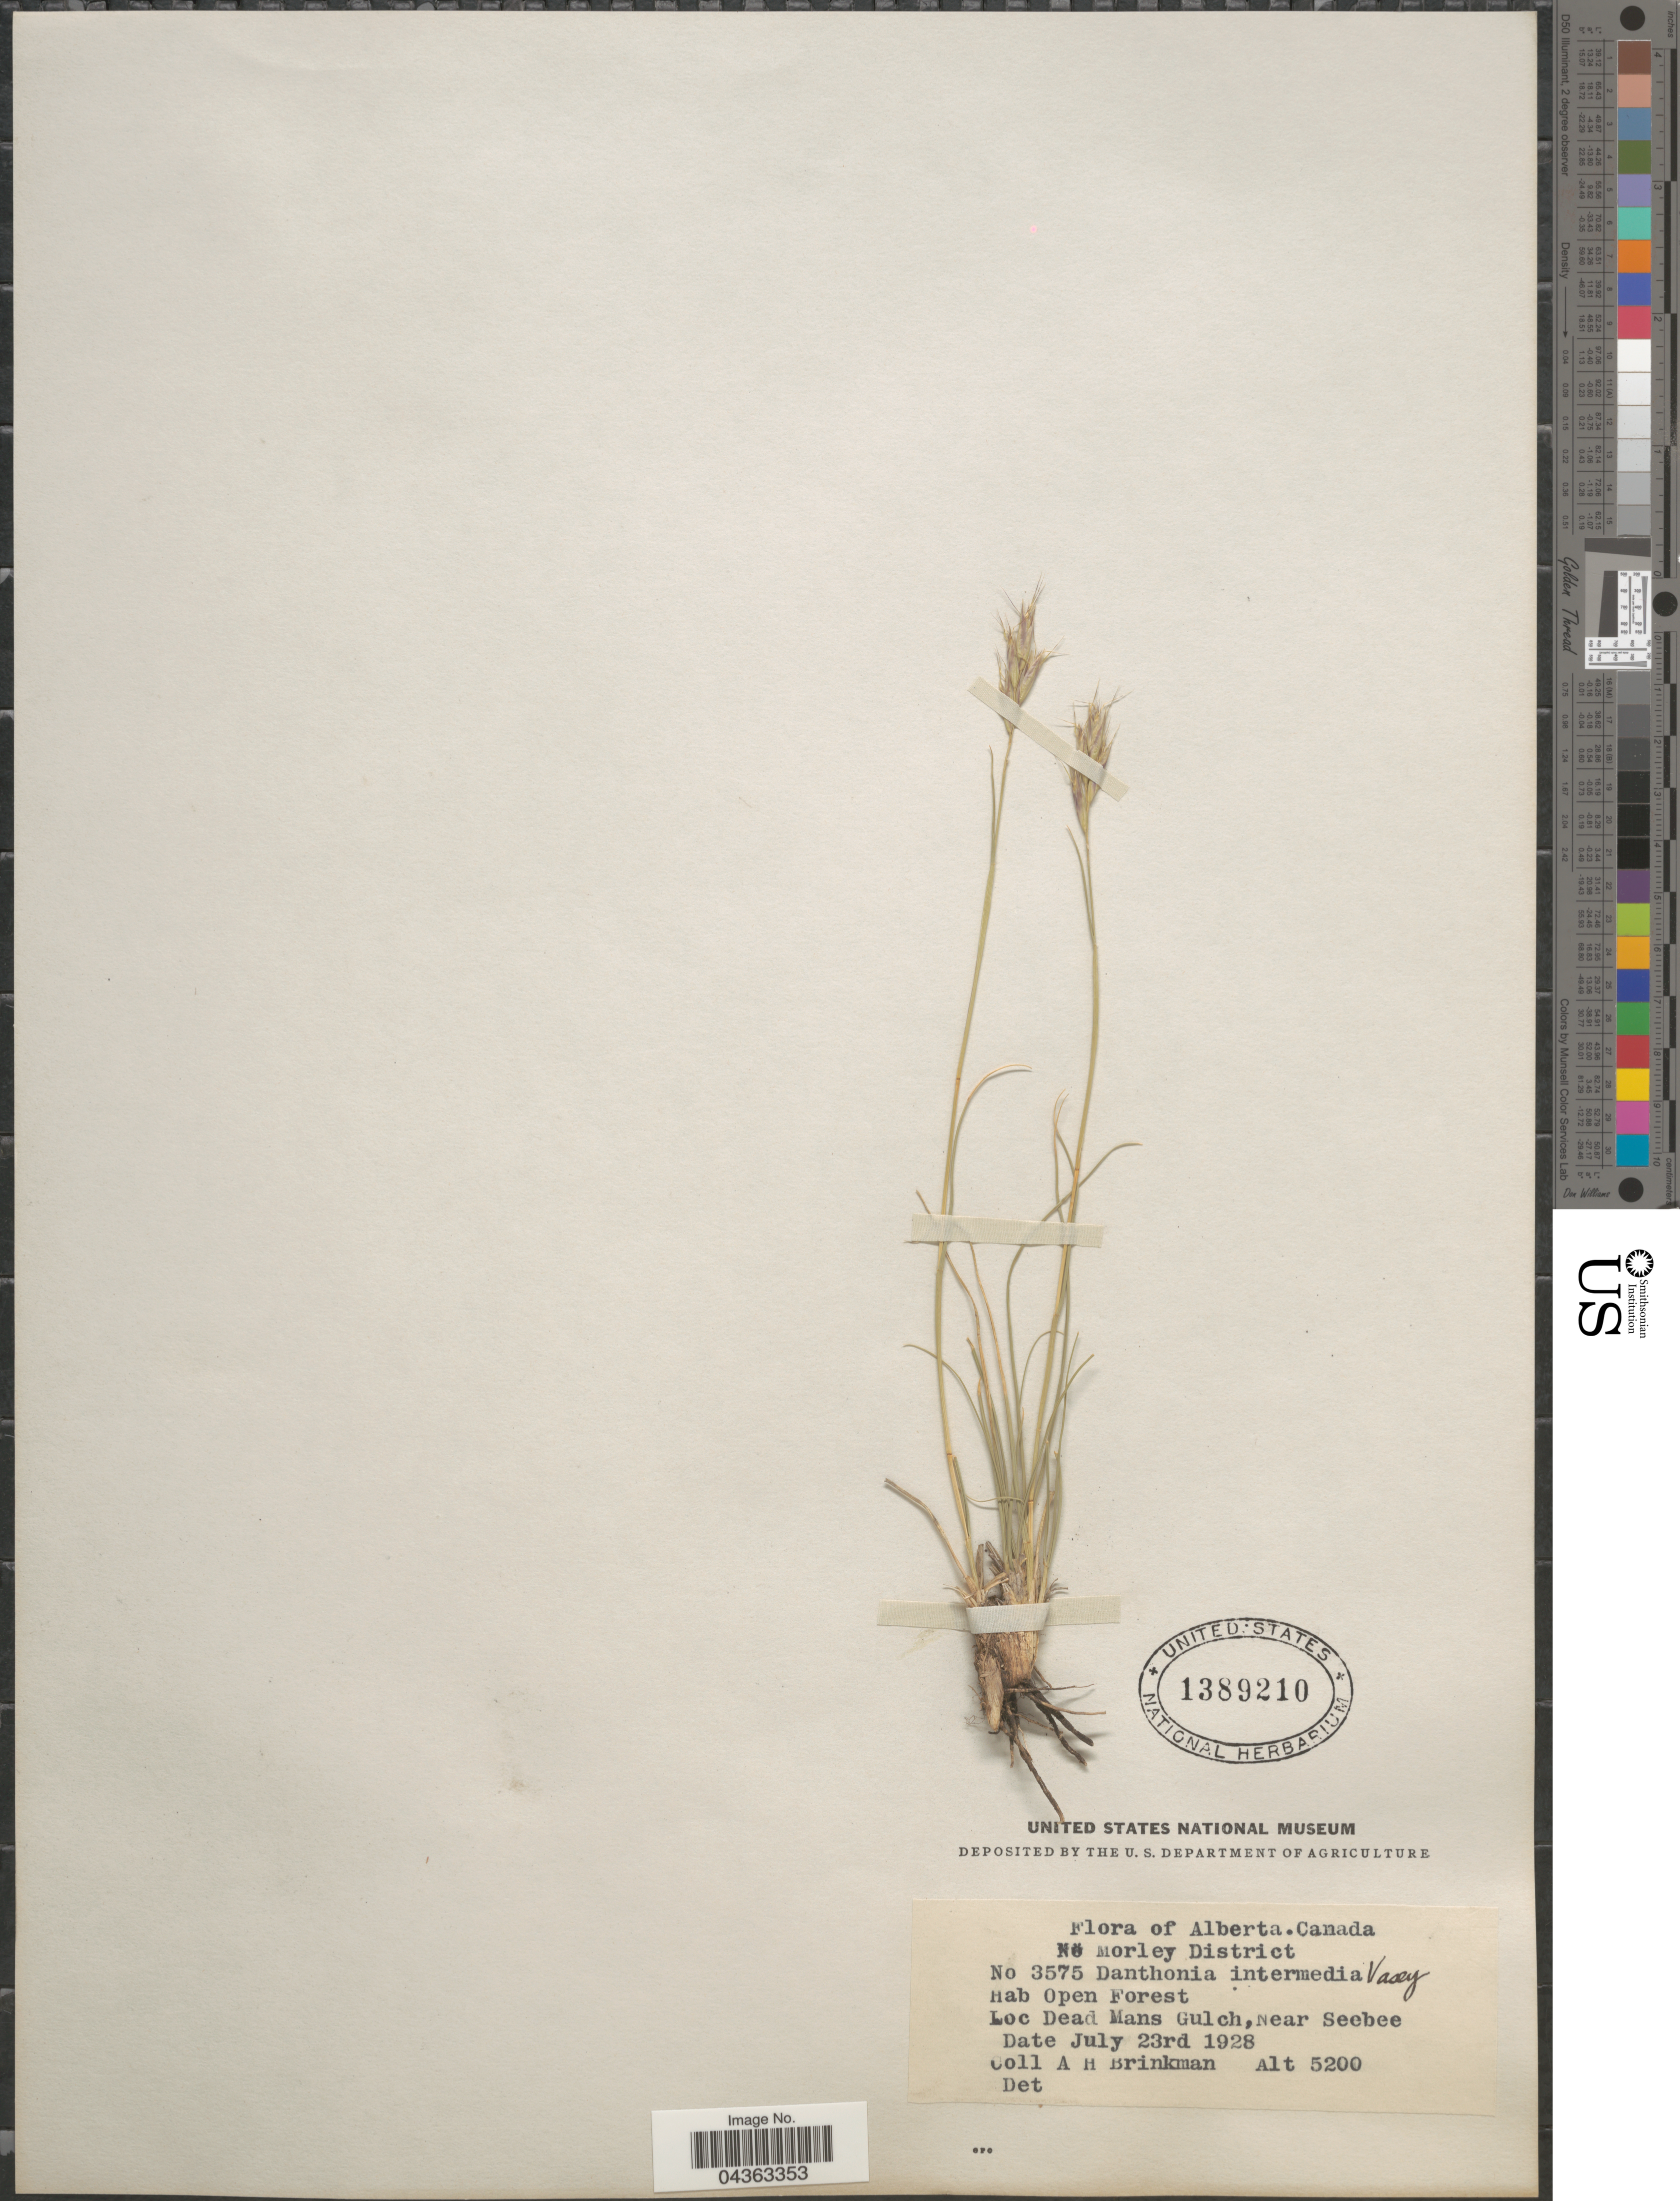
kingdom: Plantae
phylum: Tracheophyta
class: Liliopsida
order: Poales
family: Poaceae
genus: Danthonia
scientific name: Danthonia intermedia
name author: Vasey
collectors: A. Brinkman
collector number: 3575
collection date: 1928-07-23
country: Canada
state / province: Alberta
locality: Morley District. Dead Mans Gulch, Near Seebee.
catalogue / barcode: US 1389210